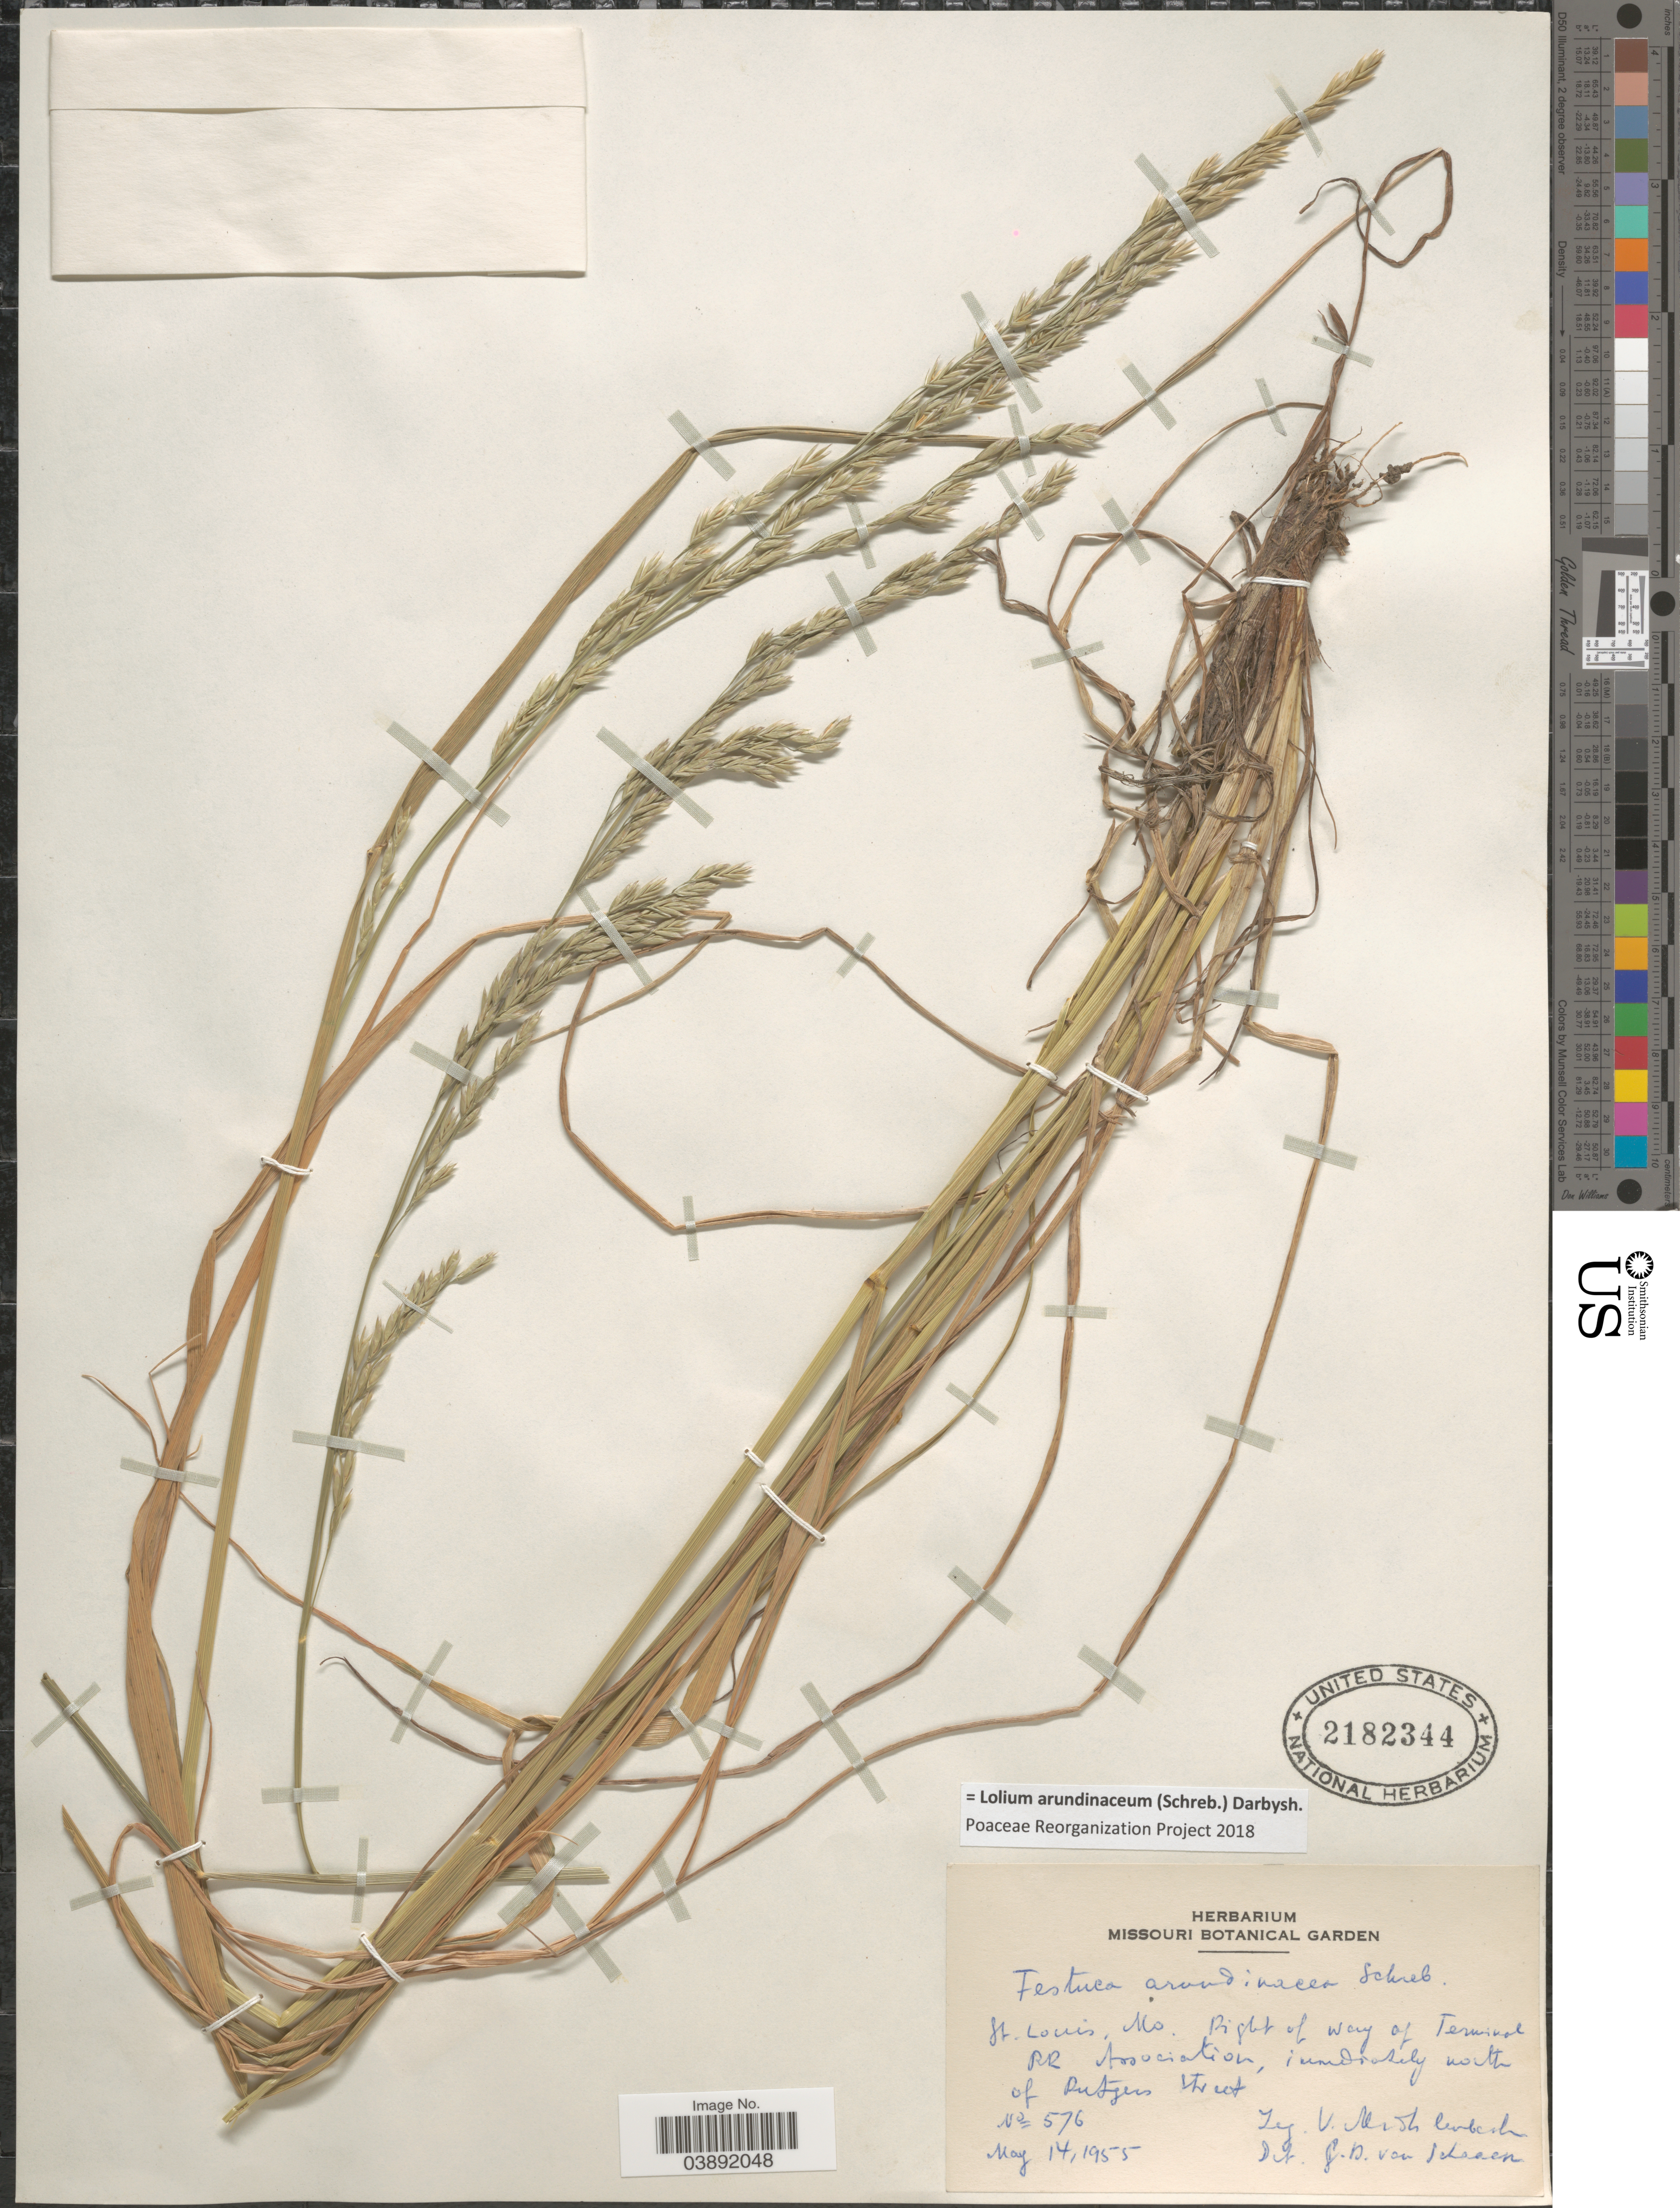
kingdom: Plantae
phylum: Tracheophyta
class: Liliopsida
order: Poales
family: Poaceae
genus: Lolium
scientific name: Lolium arundinaceum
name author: (Schreb.) Darbysh.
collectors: V. Muehlenbach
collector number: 576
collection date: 1955-05-14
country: United States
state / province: Missouri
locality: St. Louis. Right of way of Terminal RR Association, immediately north of Rutgers Street.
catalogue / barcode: US 2182344